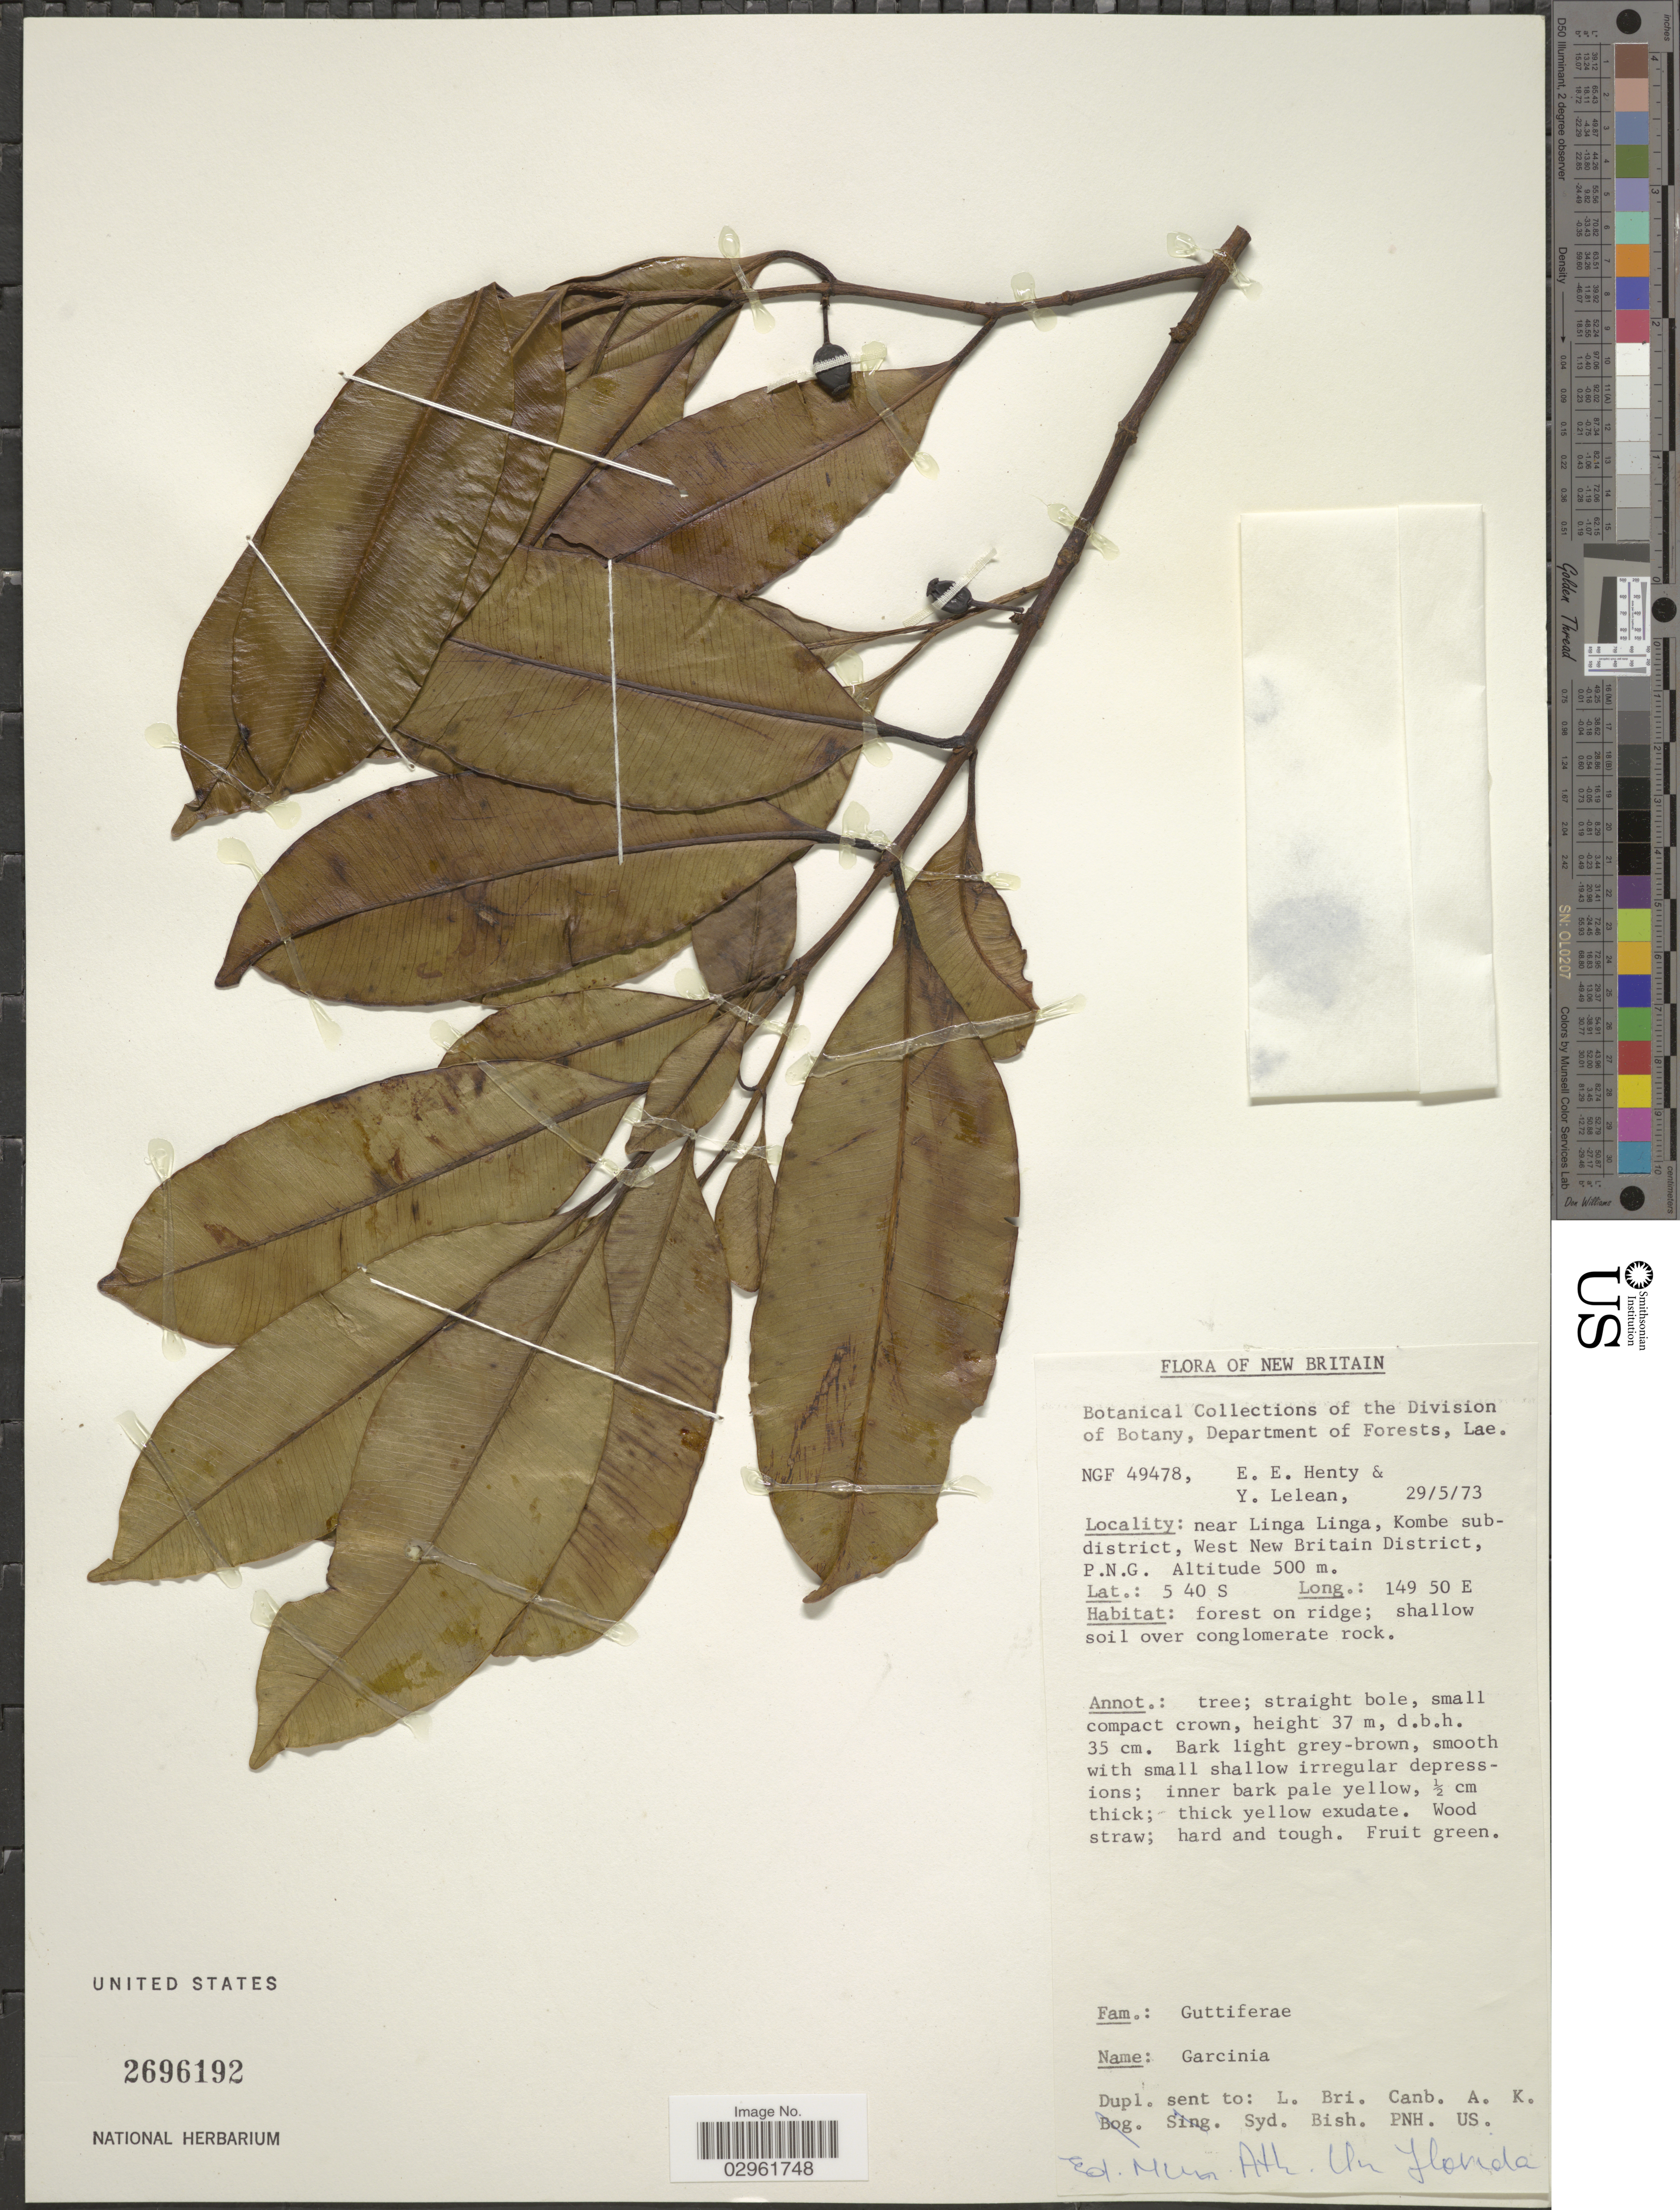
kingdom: Plantae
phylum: Tracheophyta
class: Magnoliopsida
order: Malpighiales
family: Clusiaceae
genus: Garcinia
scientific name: Garcinia sp.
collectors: E. Henty & Y. Lelean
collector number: NGF 49478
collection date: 1973-05-29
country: Papua New Guinea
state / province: West New Britain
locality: New Britain. Near Linga Linga, Kombe subdistrict, West New Britain District, P.N.G.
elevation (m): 500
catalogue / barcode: US 2696192